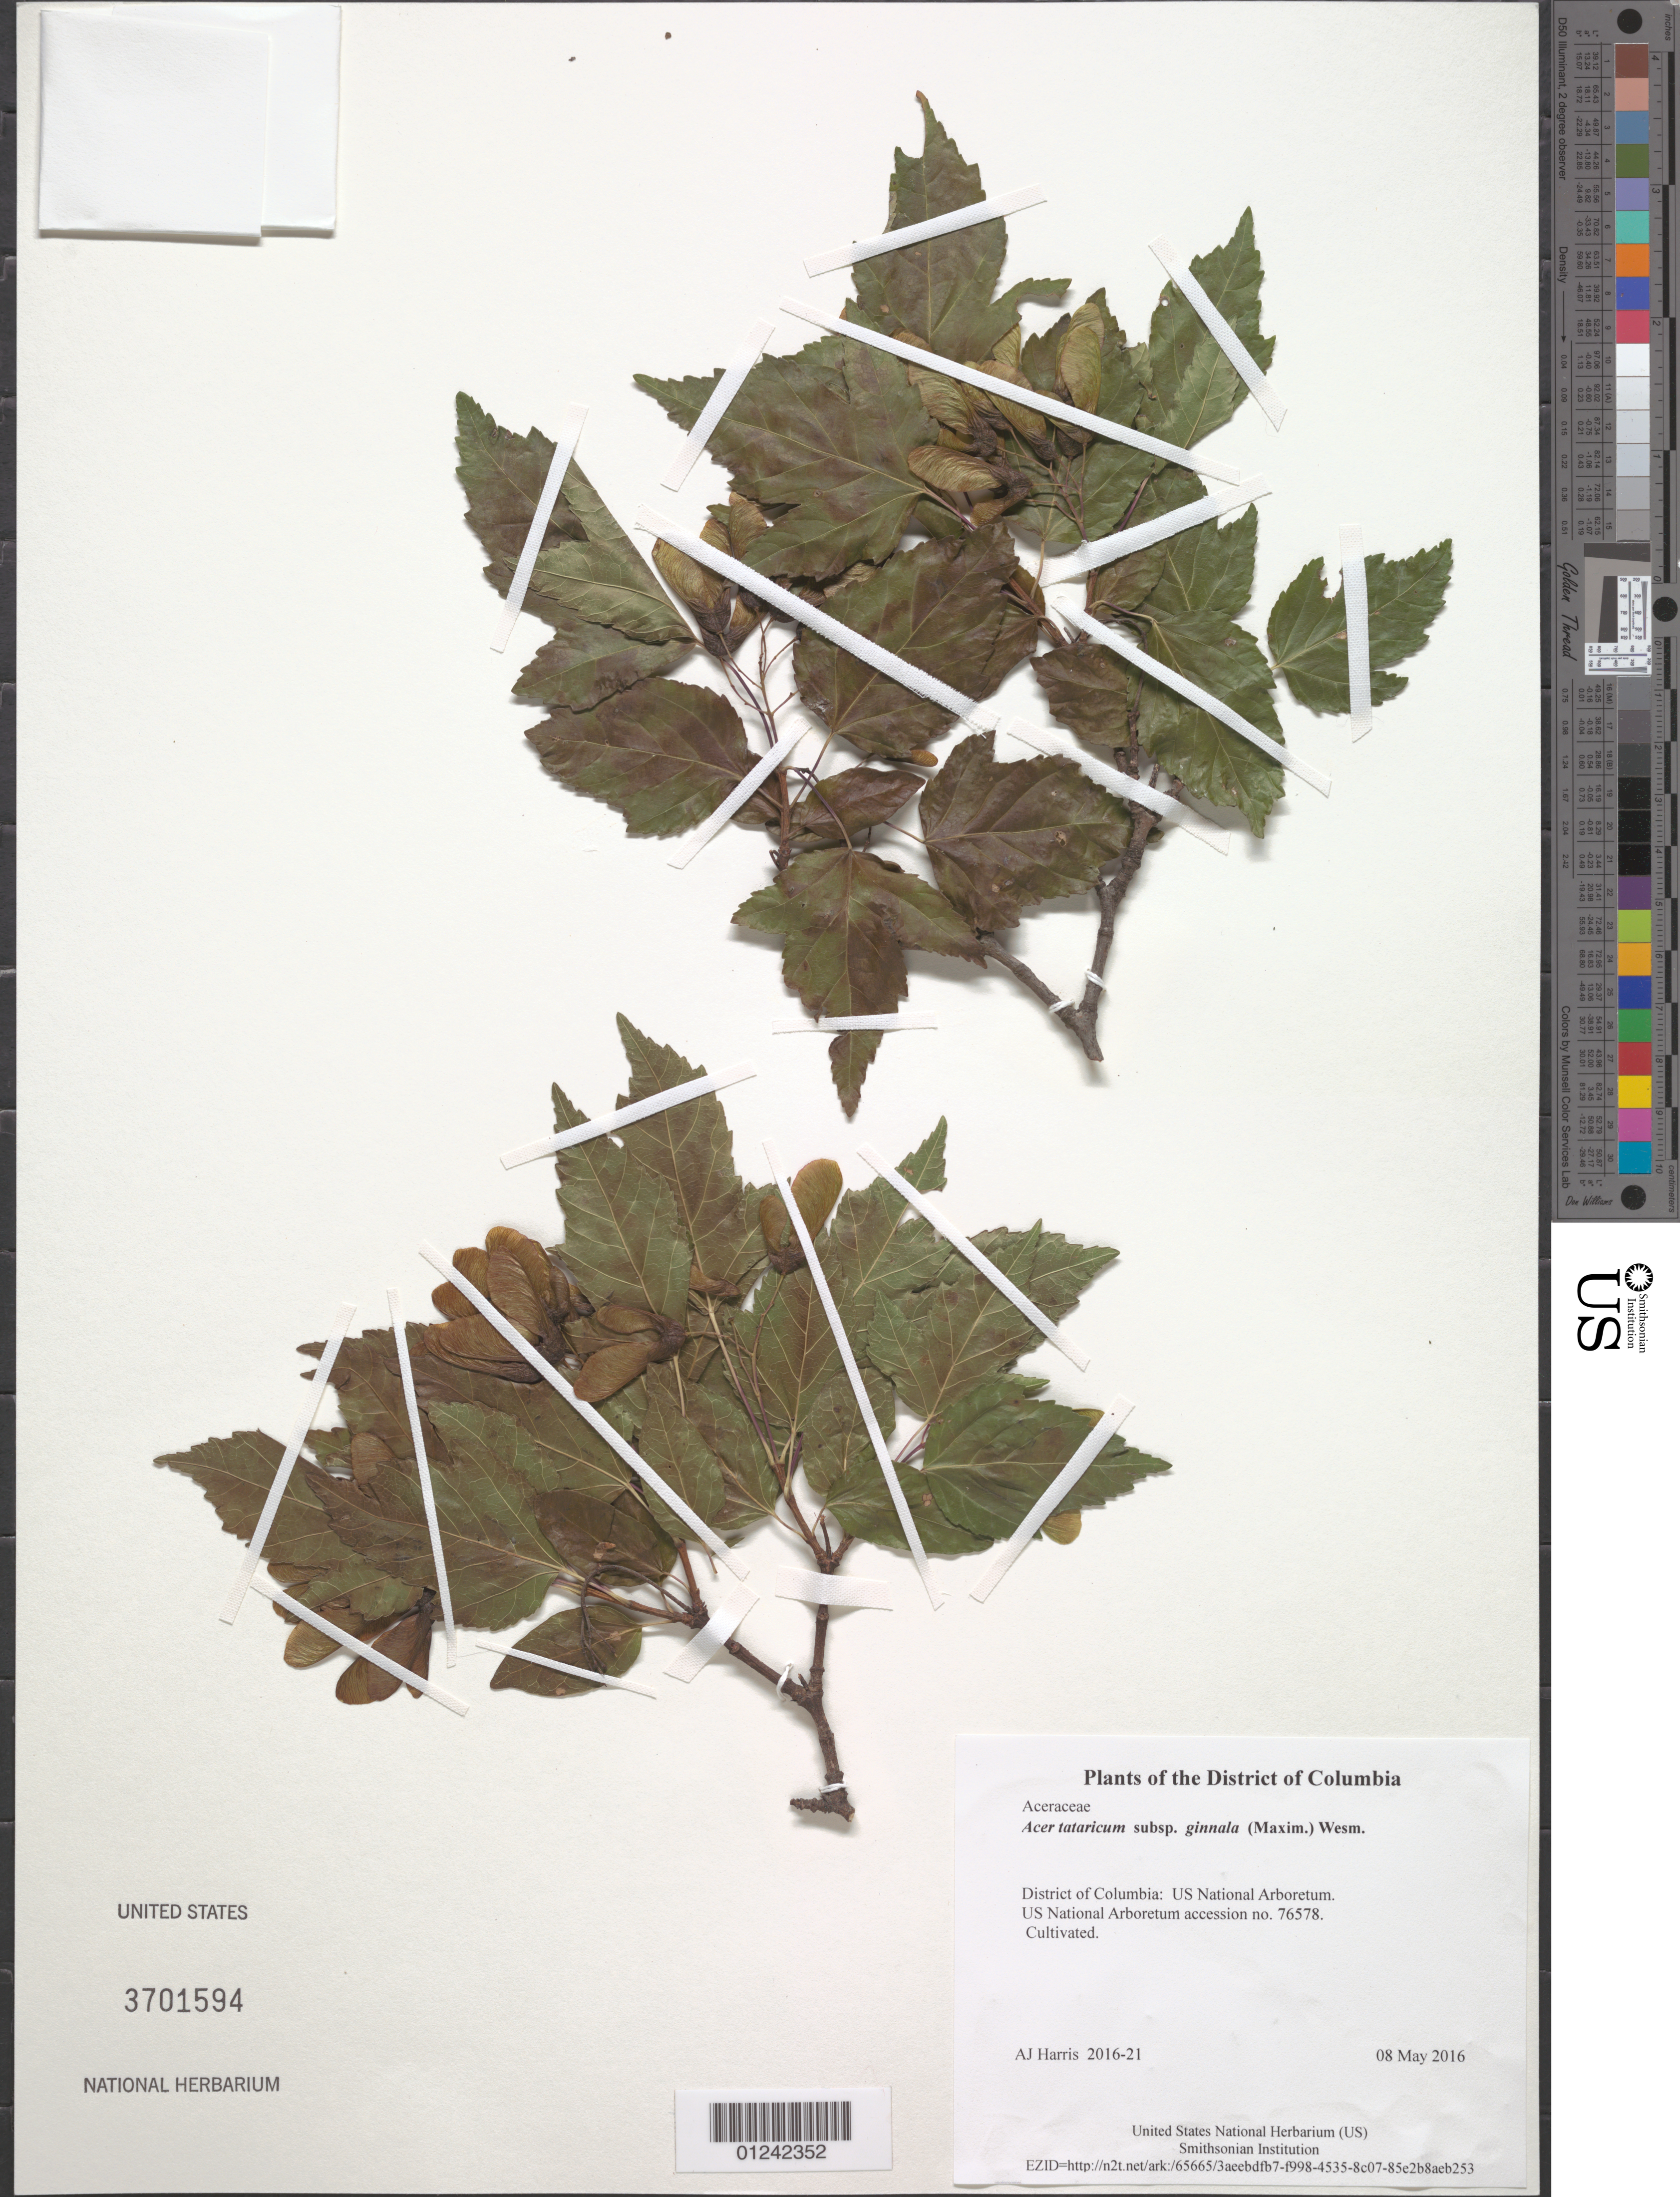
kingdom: Plantae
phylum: Tracheophyta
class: Magnoliopsida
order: Sapindales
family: Sapindaceae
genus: Acer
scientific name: Acer tataricum subsp. ginnala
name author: (Maxim.) Wesm.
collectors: A. J. Harris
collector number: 2016-21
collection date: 2016-05-08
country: United States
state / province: District of Columbia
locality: US National Arboretum.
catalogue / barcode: US 3701594